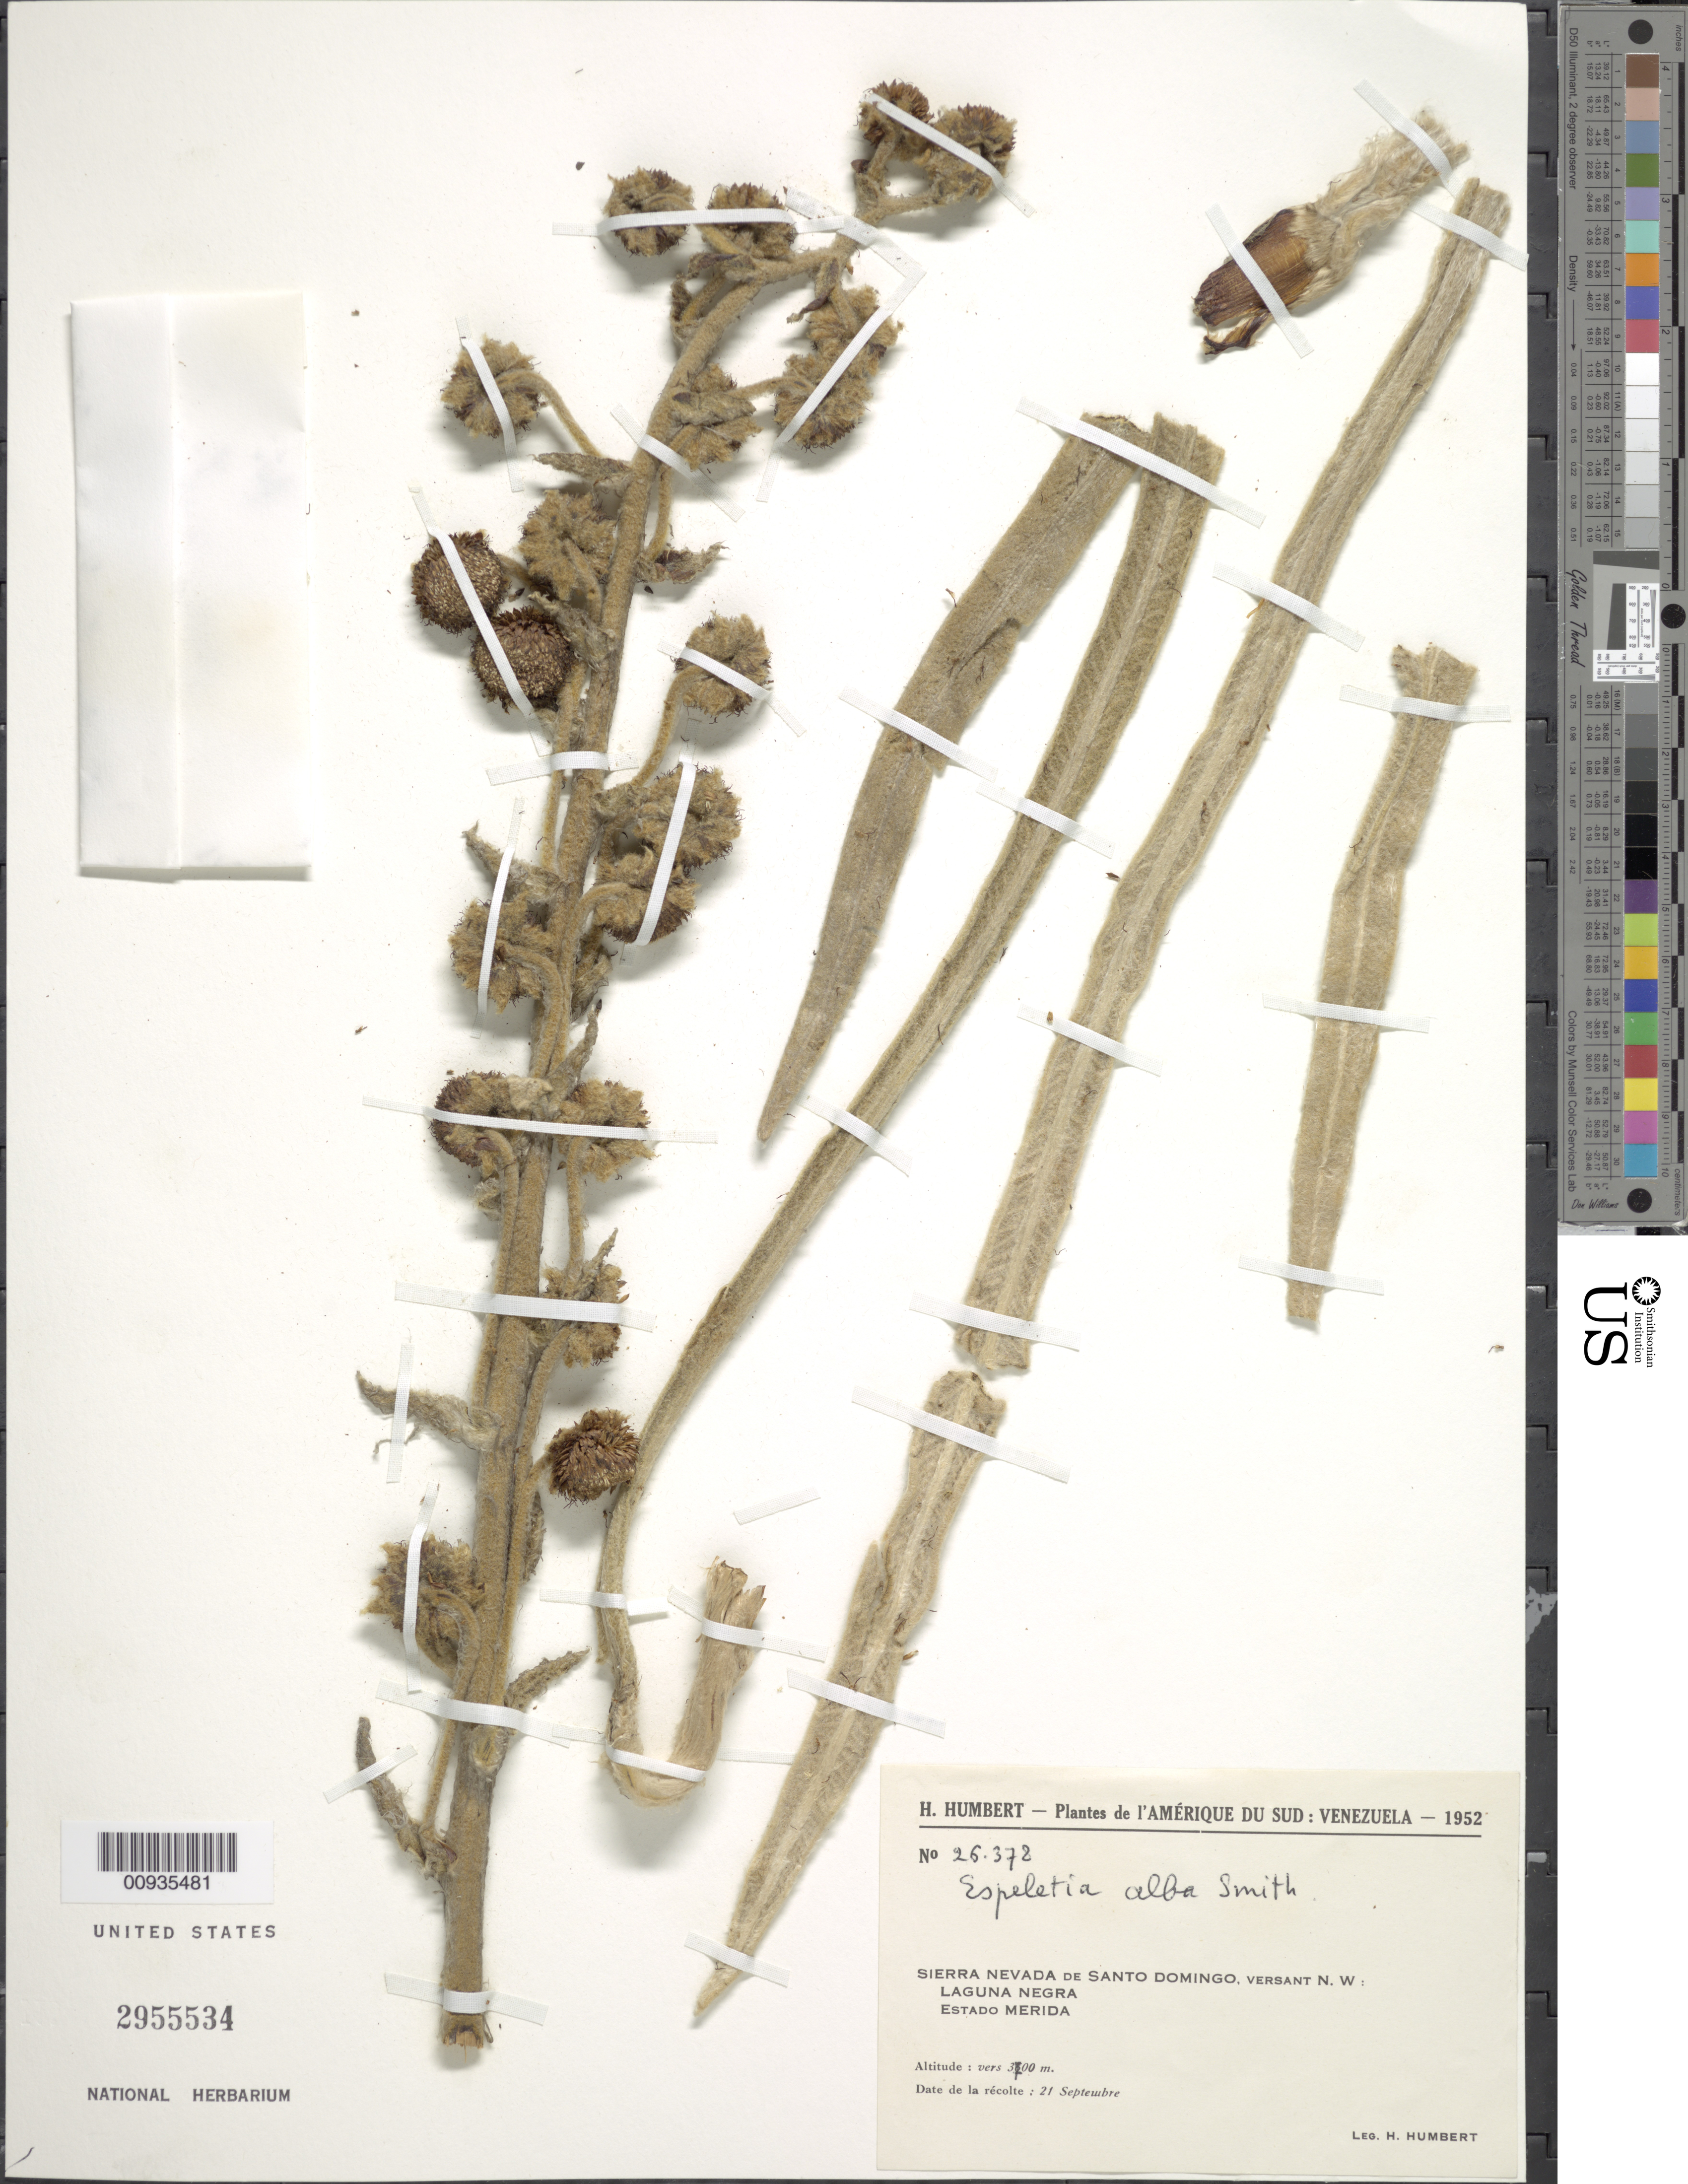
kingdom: Plantae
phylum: Tracheophyta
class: Magnoliopsida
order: Asterales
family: Asteraceae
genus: Coespeletia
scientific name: Coespeletia spicata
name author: (Sch. Bip. ex Wedd.) Cuatrec.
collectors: H. Humbert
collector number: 26372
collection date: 1952-09-21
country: Venezuela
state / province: Mérida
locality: L'Amerique du Sud: Venezuela, Sierra Nevada de Santo Domingo, versant N.W.: Laguna Negra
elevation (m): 3700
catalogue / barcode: US 2955534